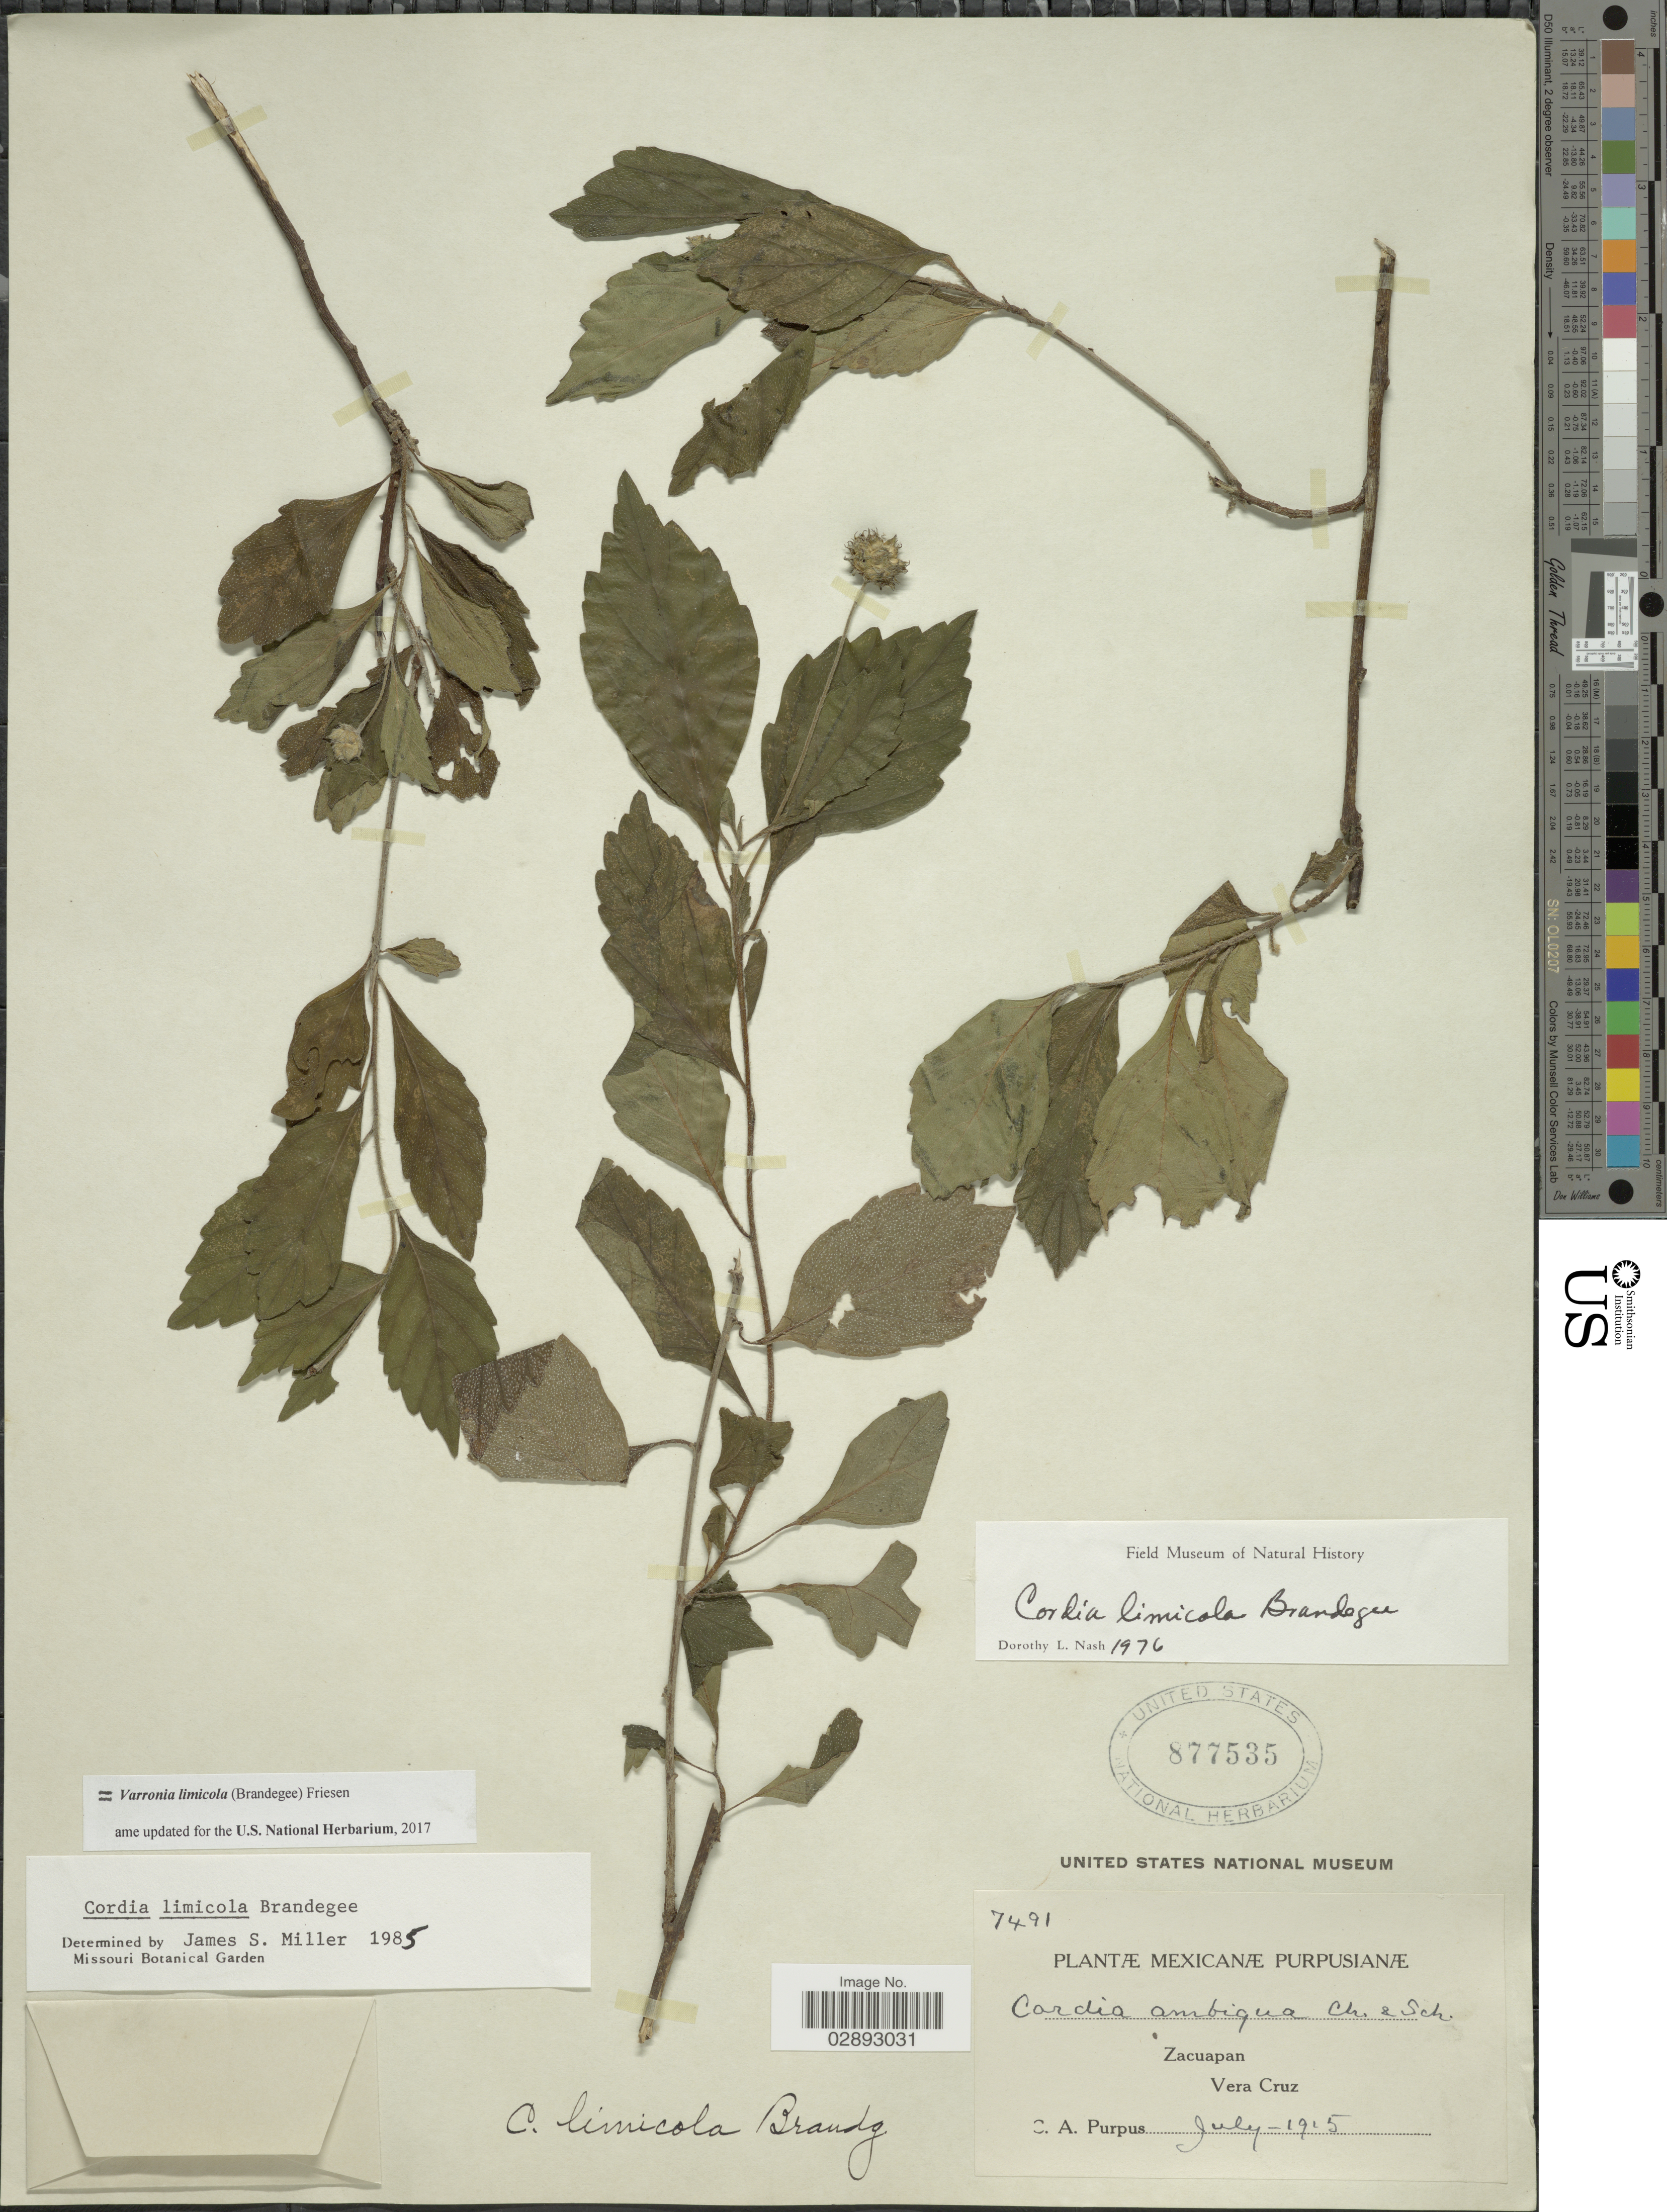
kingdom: Plantae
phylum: Tracheophyta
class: Magnoliopsida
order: Boraginales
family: Cordiaceae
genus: Varronia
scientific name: Varronia limicola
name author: (Brandegee) Friesen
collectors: C. A. Purpus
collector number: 7491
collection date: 1915-07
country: Mexico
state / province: Veracruz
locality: Zacuapan. Vera Cruz.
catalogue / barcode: US 877535